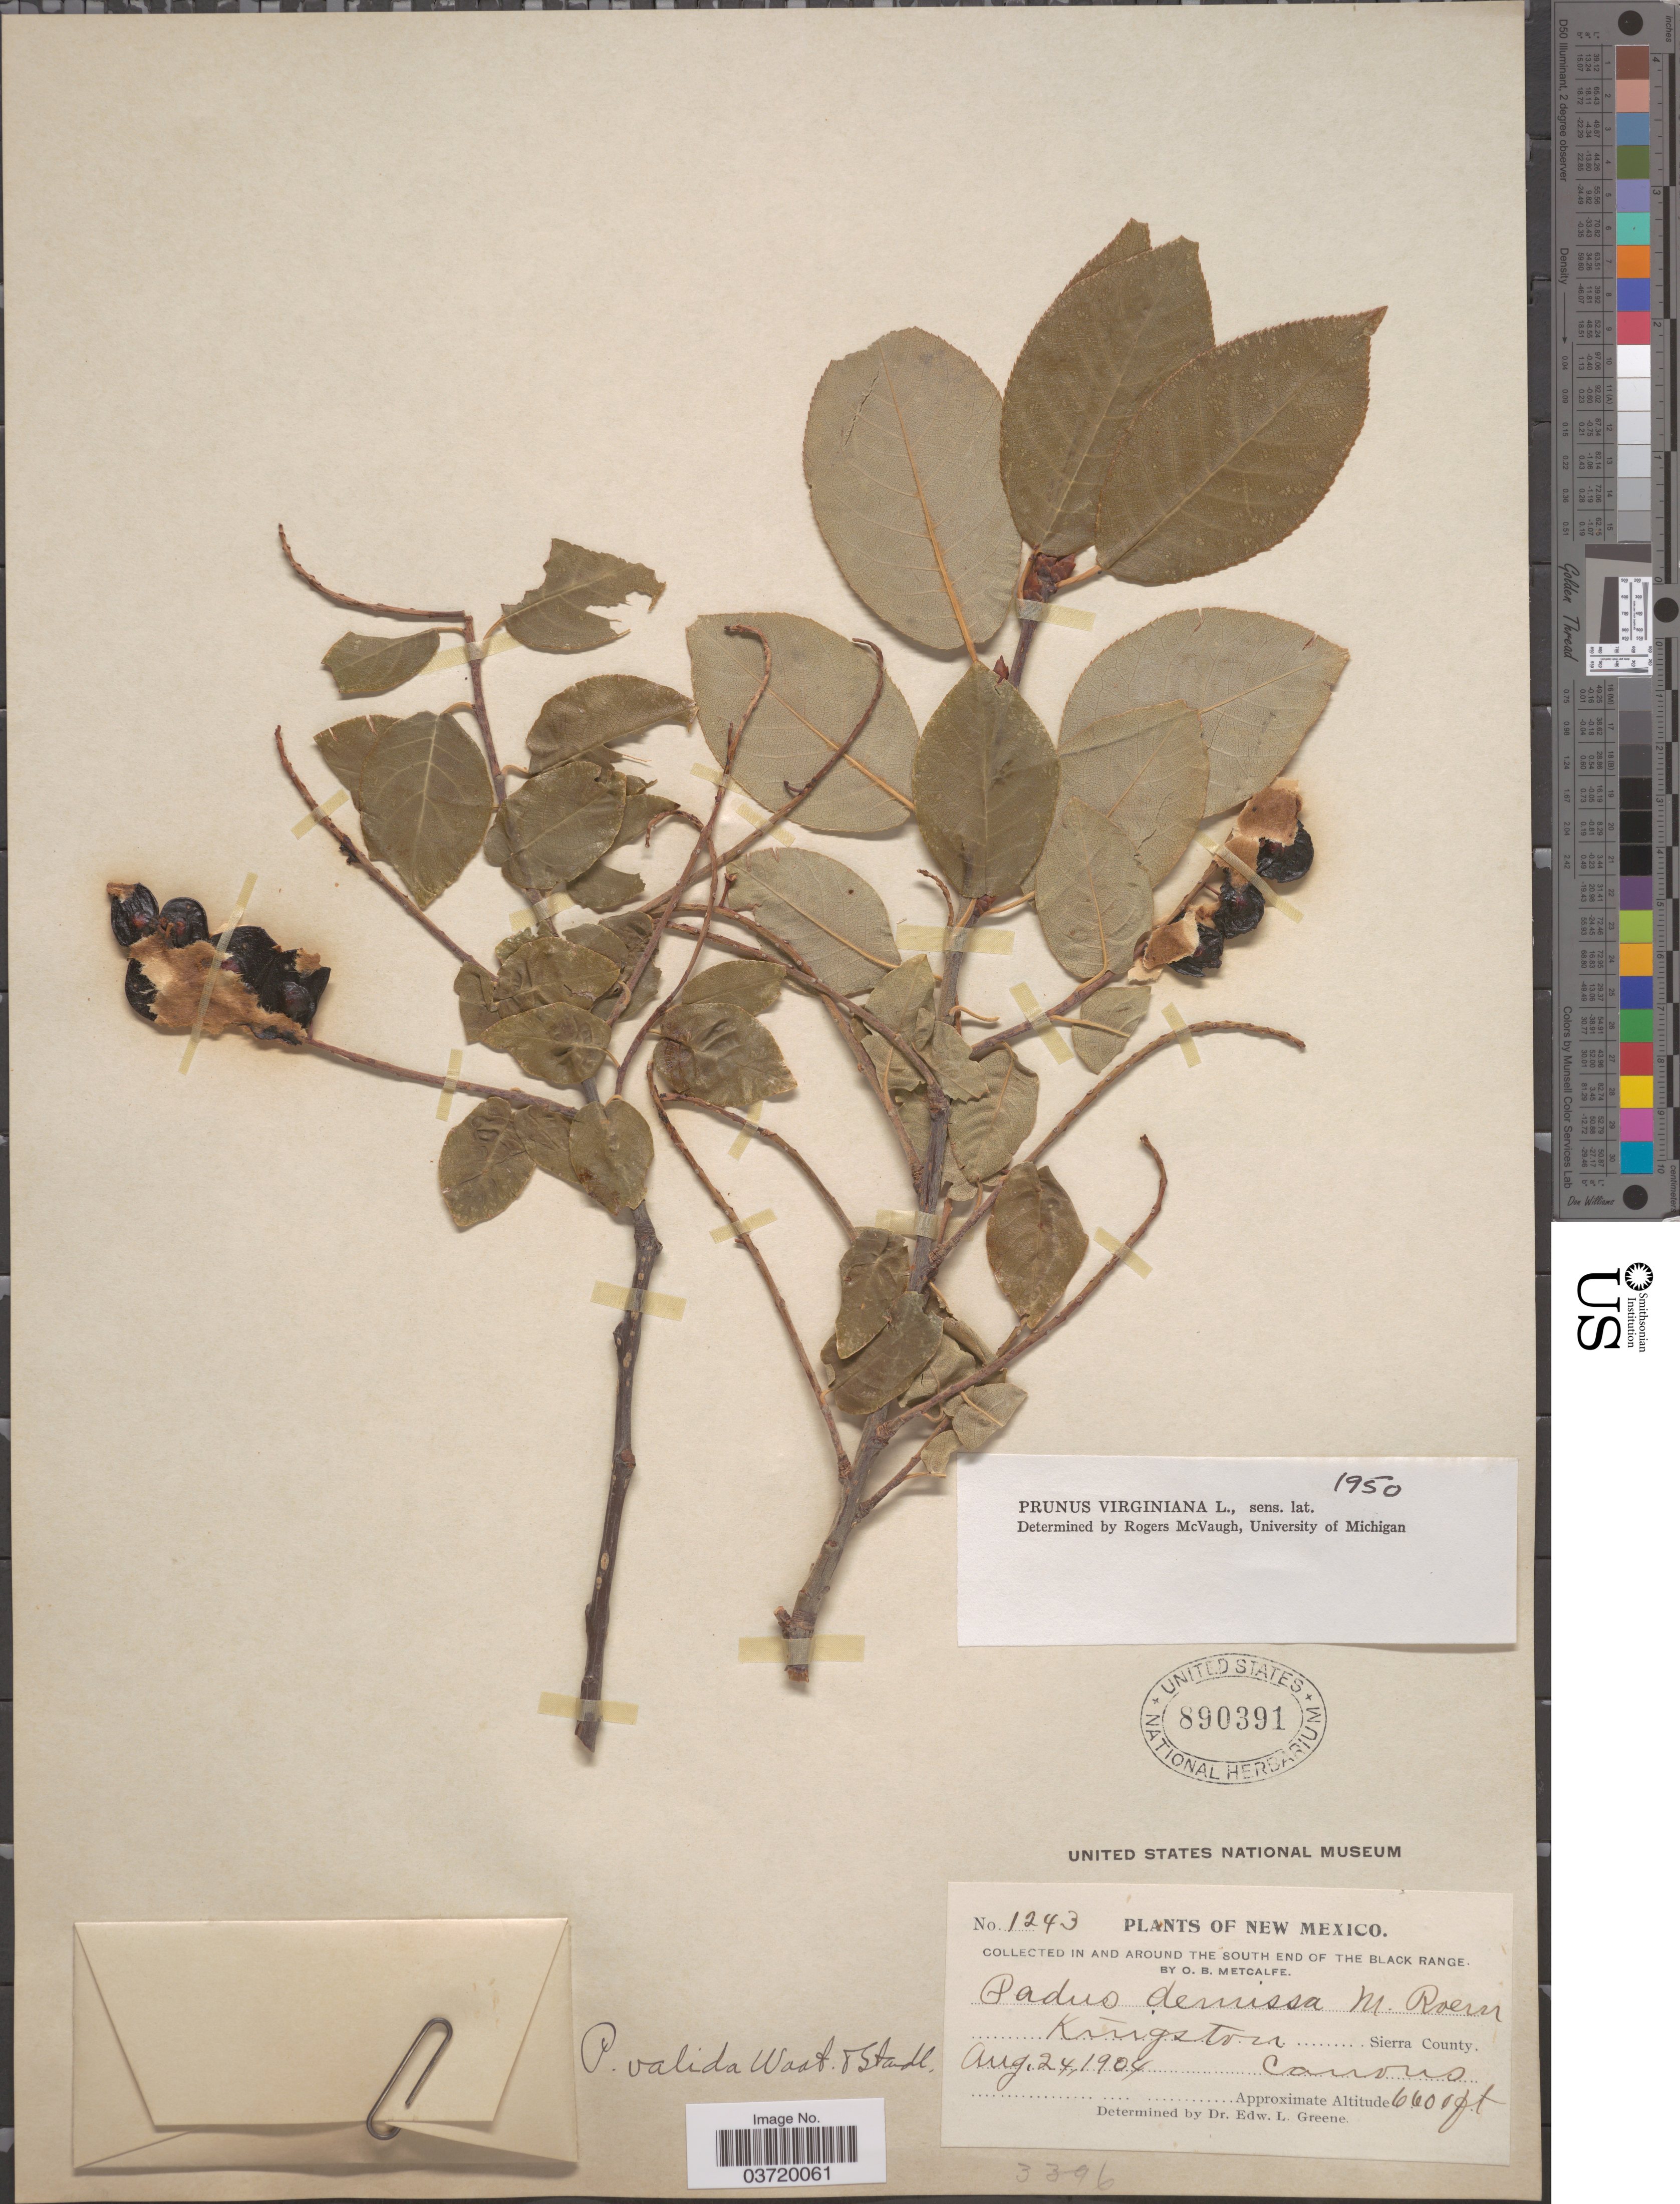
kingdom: Plantae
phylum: Tracheophyta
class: Magnoliopsida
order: Rosales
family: Rosaceae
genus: Prunus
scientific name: Prunus virginiana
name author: L.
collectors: O. B. Metcalfe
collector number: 1243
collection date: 1904-08-24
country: United States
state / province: New Mexico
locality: In and around the South End of the Black Range. Kingston, Sierra County. Canons.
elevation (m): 2012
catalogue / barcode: US 890391